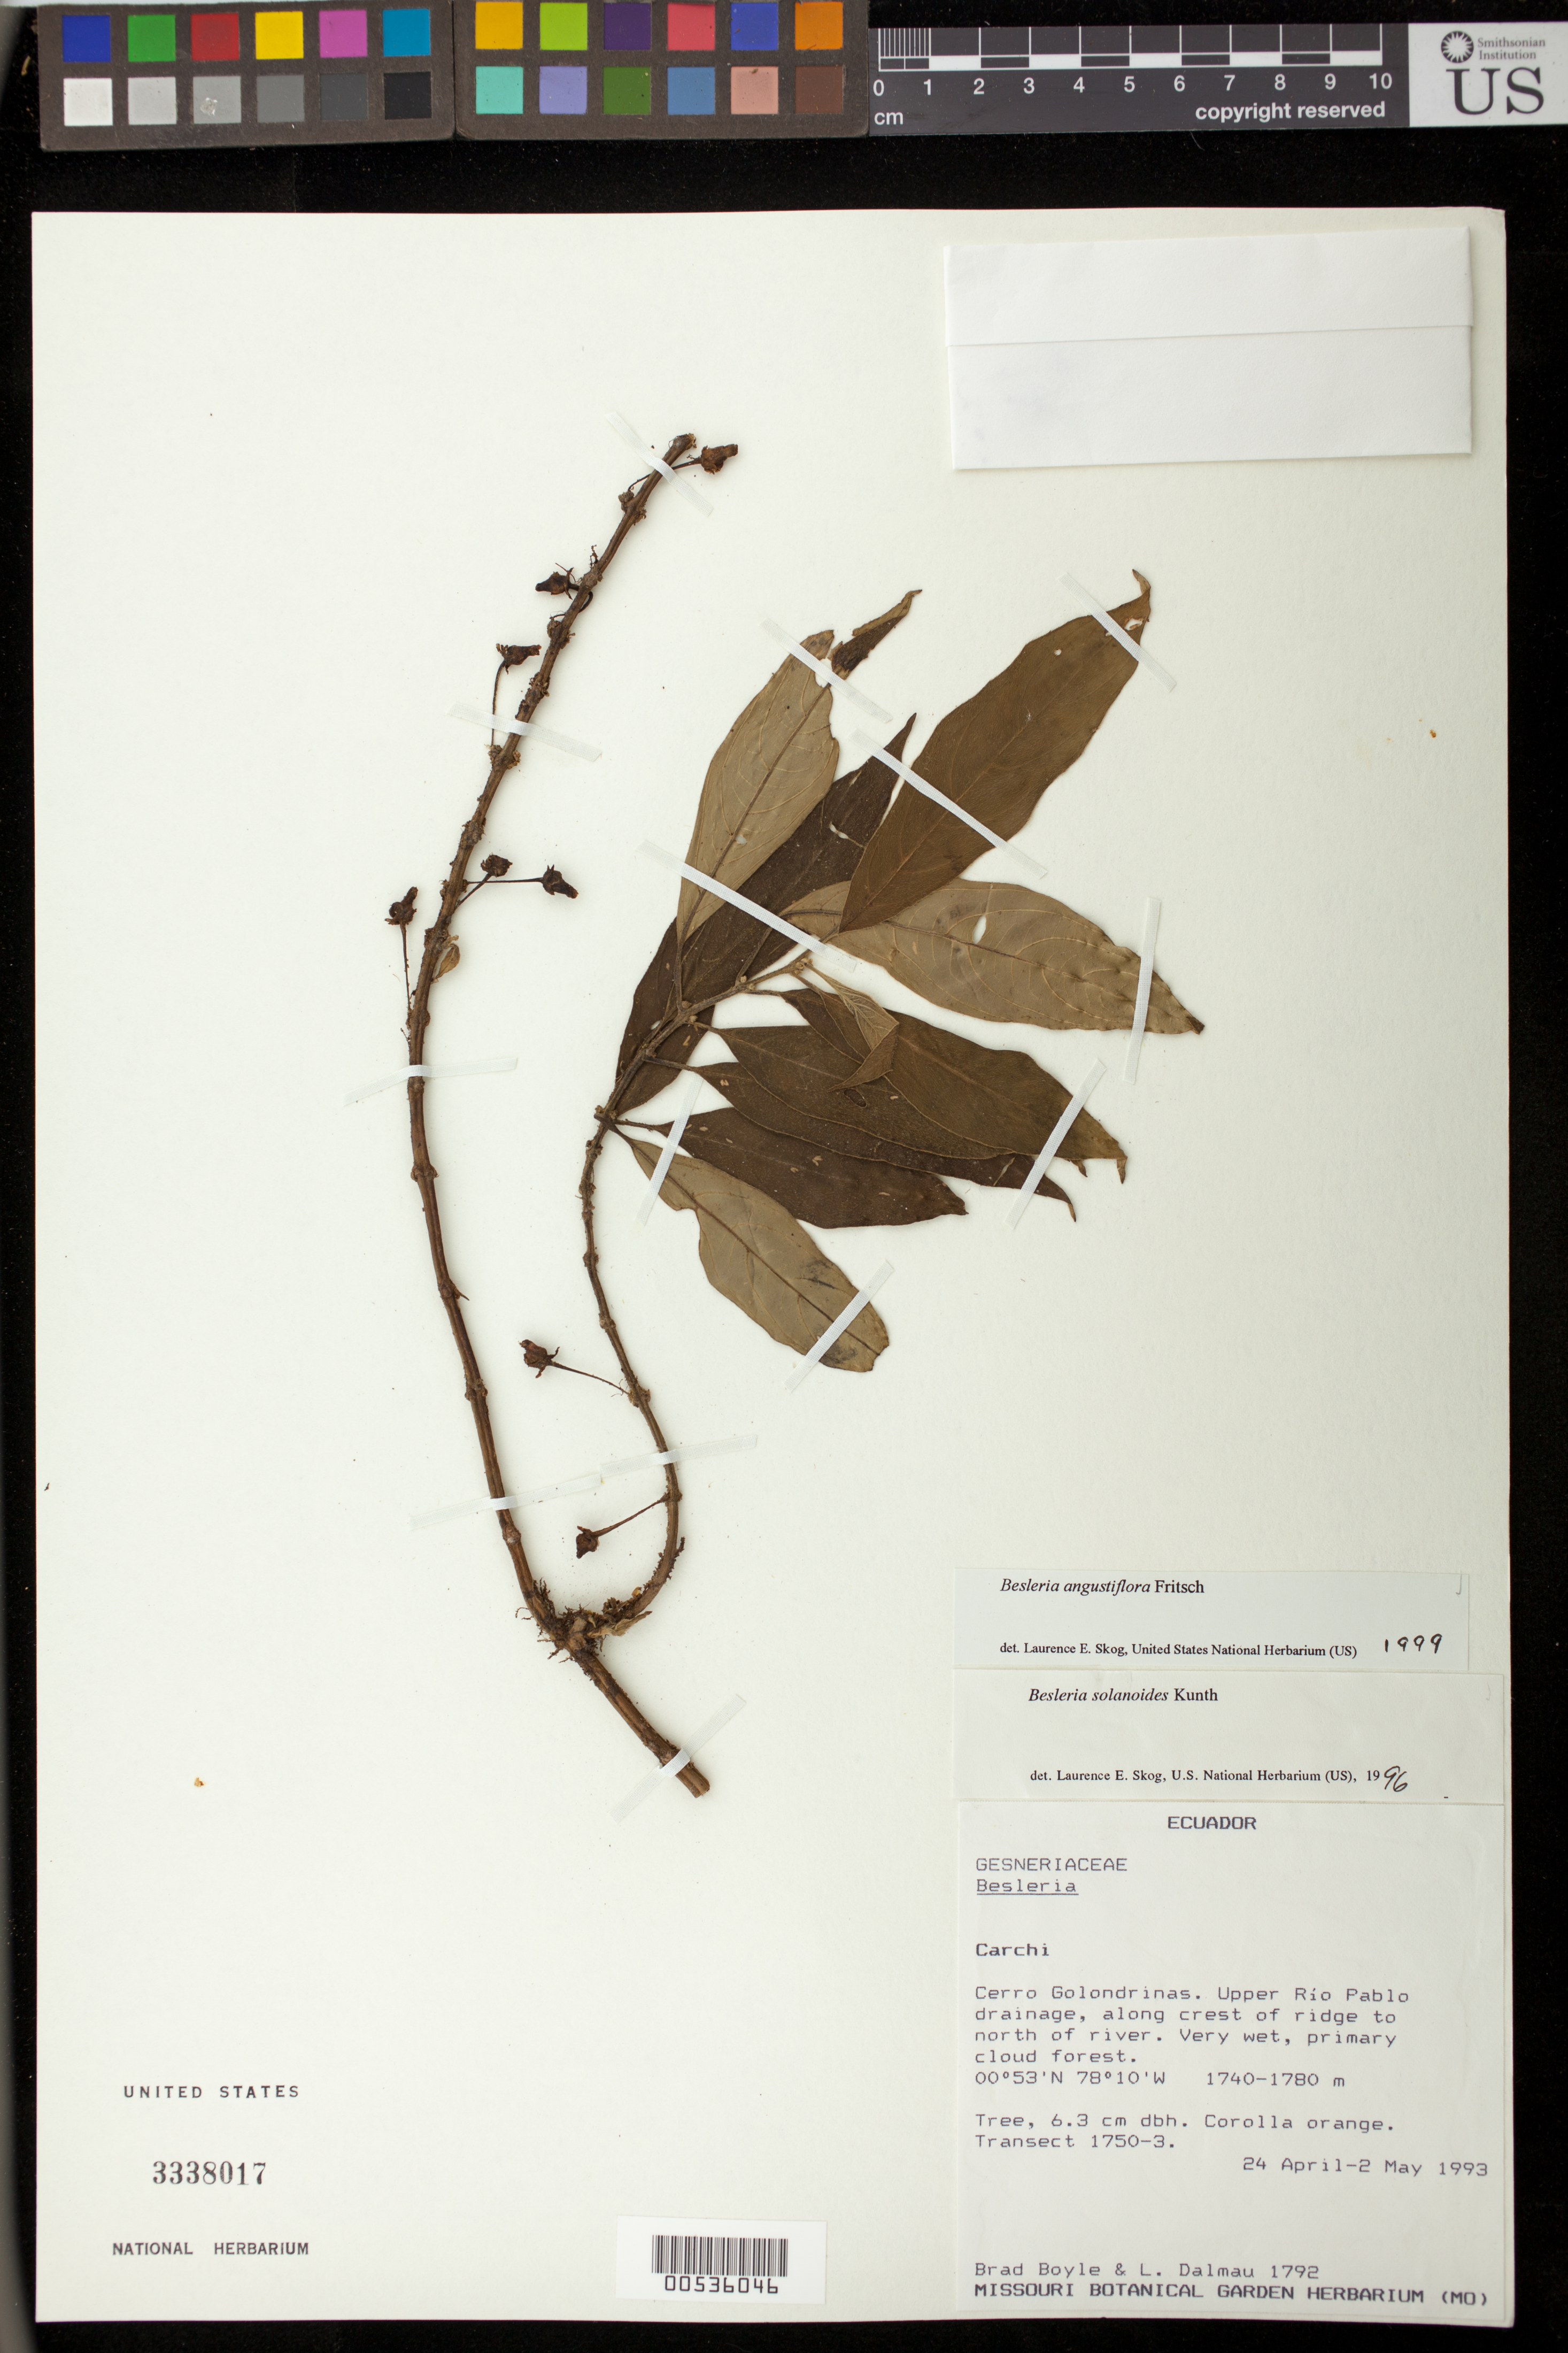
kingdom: Plantae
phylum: Tracheophyta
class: Magnoliopsida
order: Lamiales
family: Gesneriaceae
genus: Besleria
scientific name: Besleria angustiflora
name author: Fritsch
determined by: Skog, Laurence E.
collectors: B. Boyle & L. Dalmau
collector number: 1792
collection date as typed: Apr-May 1993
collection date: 1993-04/1993-05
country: Ecuador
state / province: Carchi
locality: Cerro Golondrinas; upper Río Pablo drainage, along crest of ridge to north of river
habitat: Very wet, primary cloud forest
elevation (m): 1740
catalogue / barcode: US 3338017